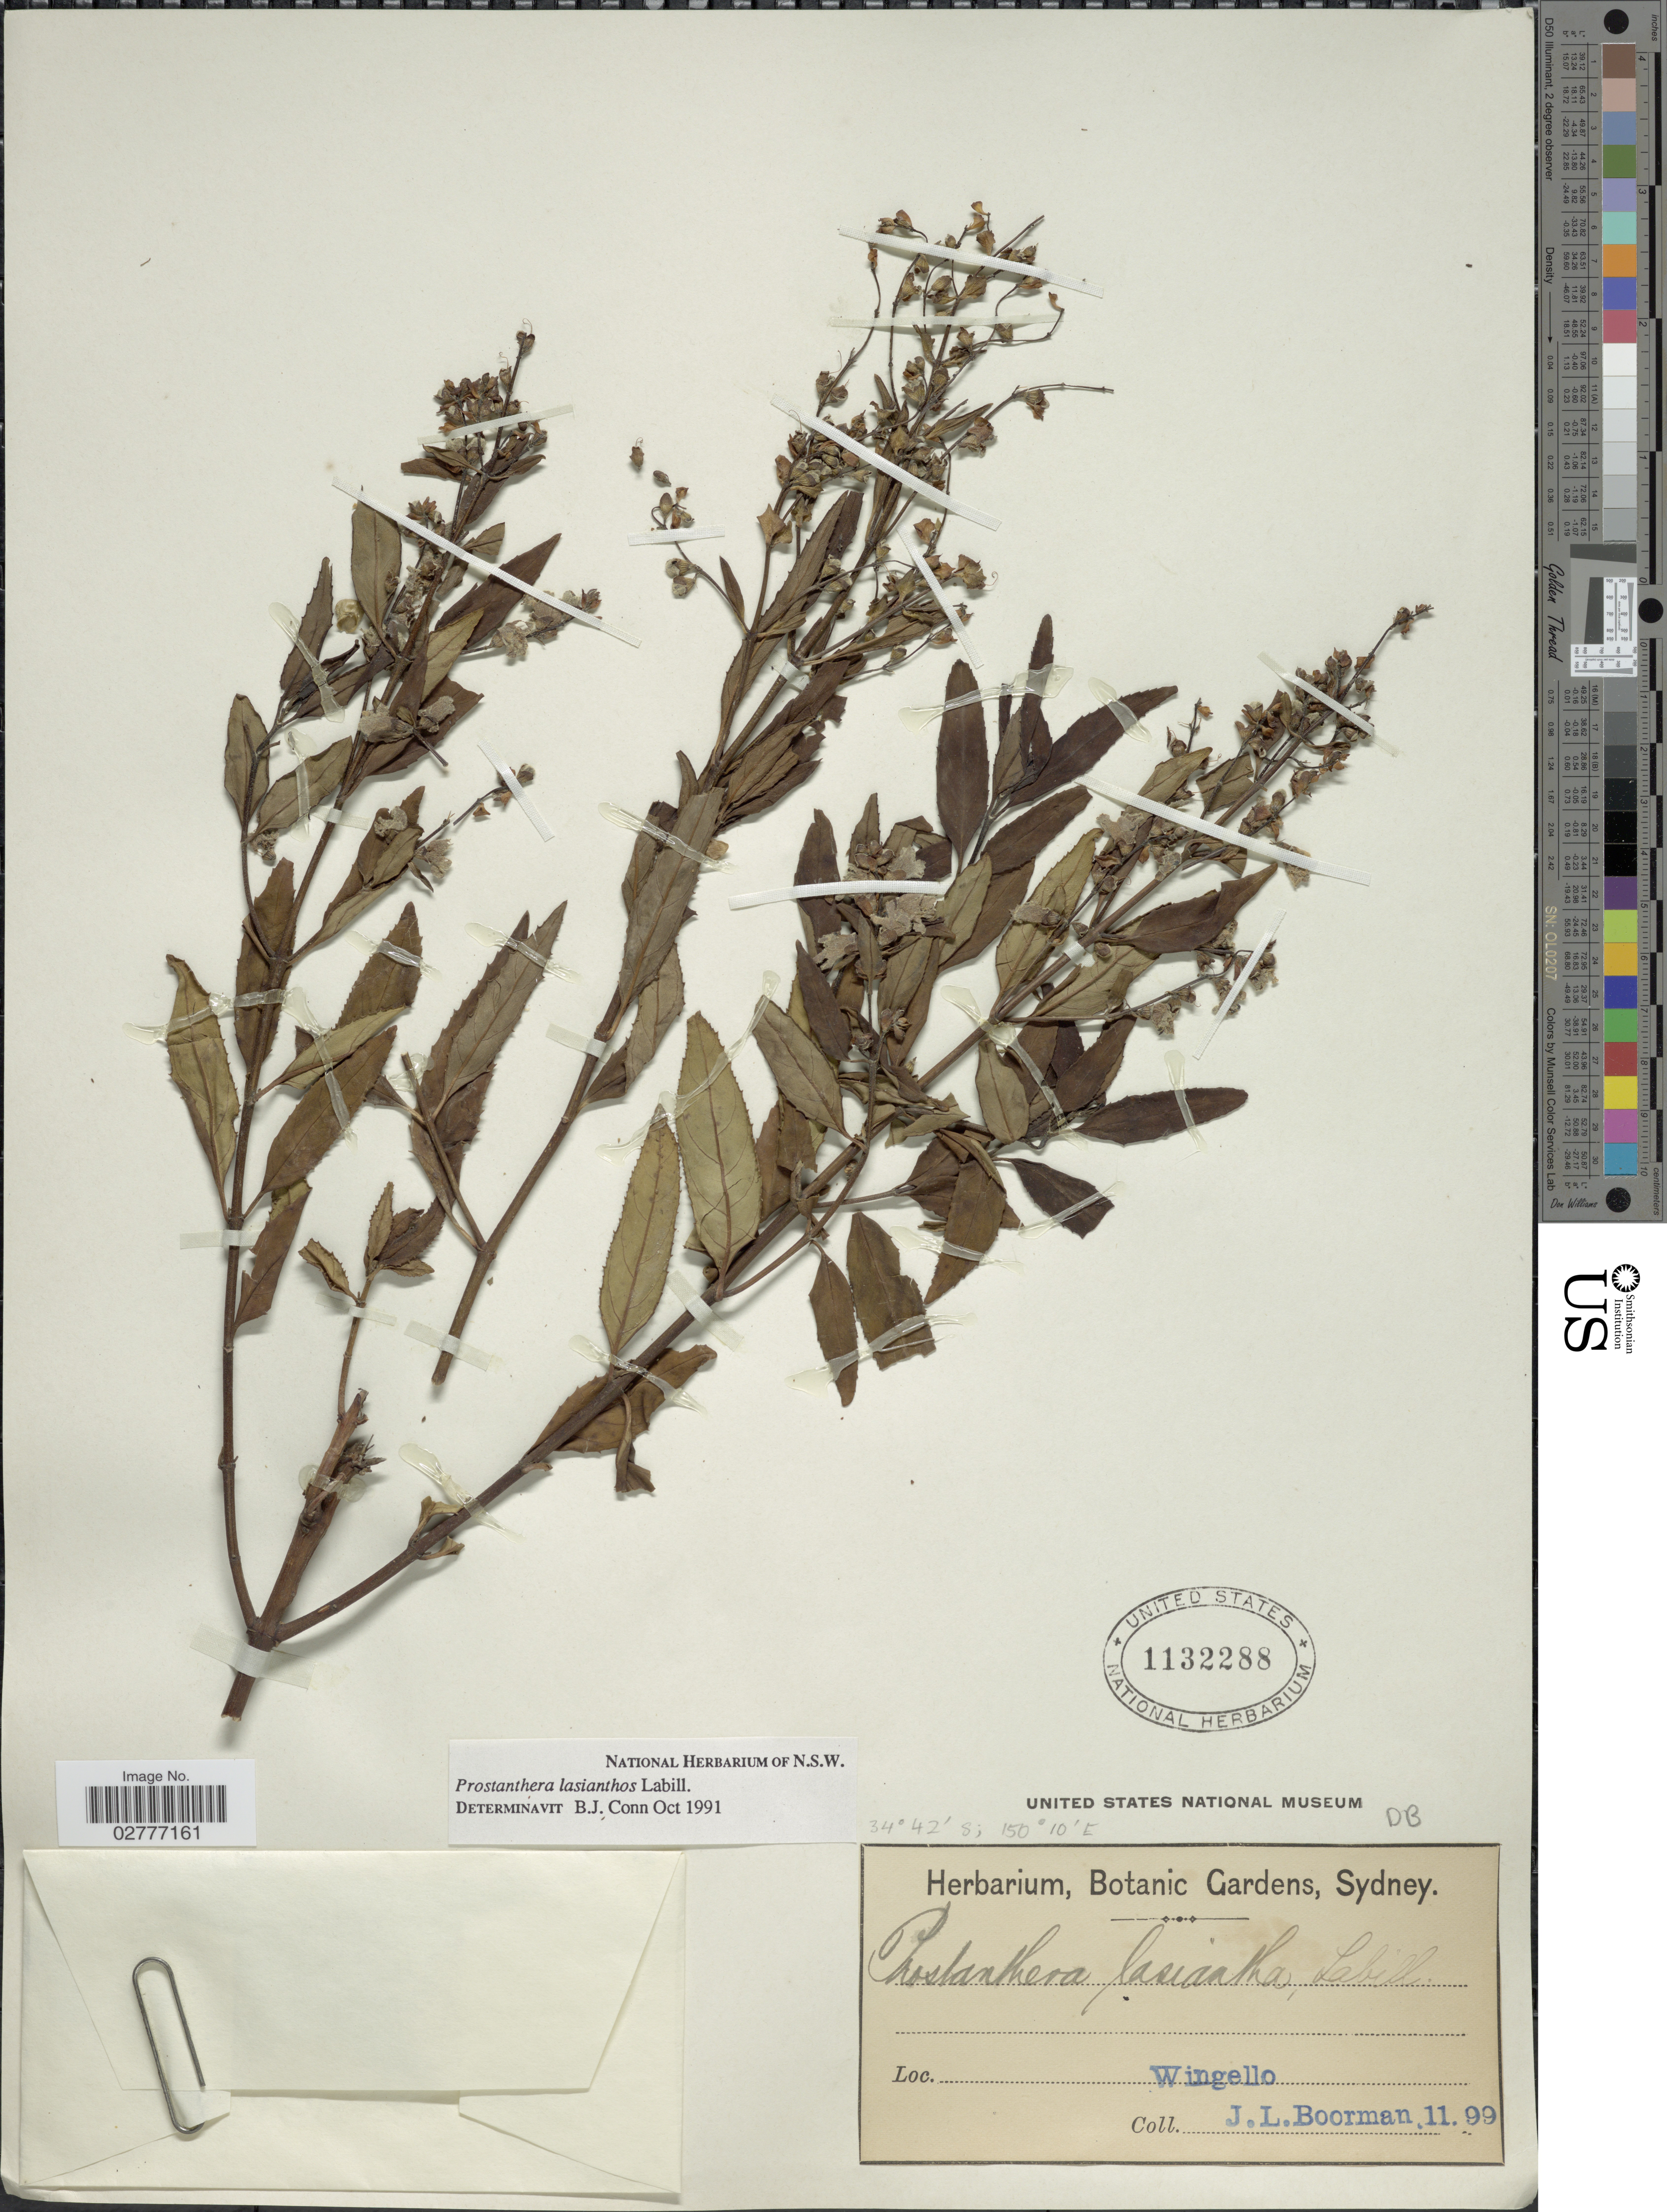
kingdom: Plantae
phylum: Tracheophyta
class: Magnoliopsida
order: Lamiales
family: Lamiaceae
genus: Prostanthera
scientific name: Prostanthera lasianthos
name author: Labill.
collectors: J. Boorman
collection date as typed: Transcribed d/m/y: /11/99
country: Australia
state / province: New South Wales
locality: Wingello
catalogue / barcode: US 1132288